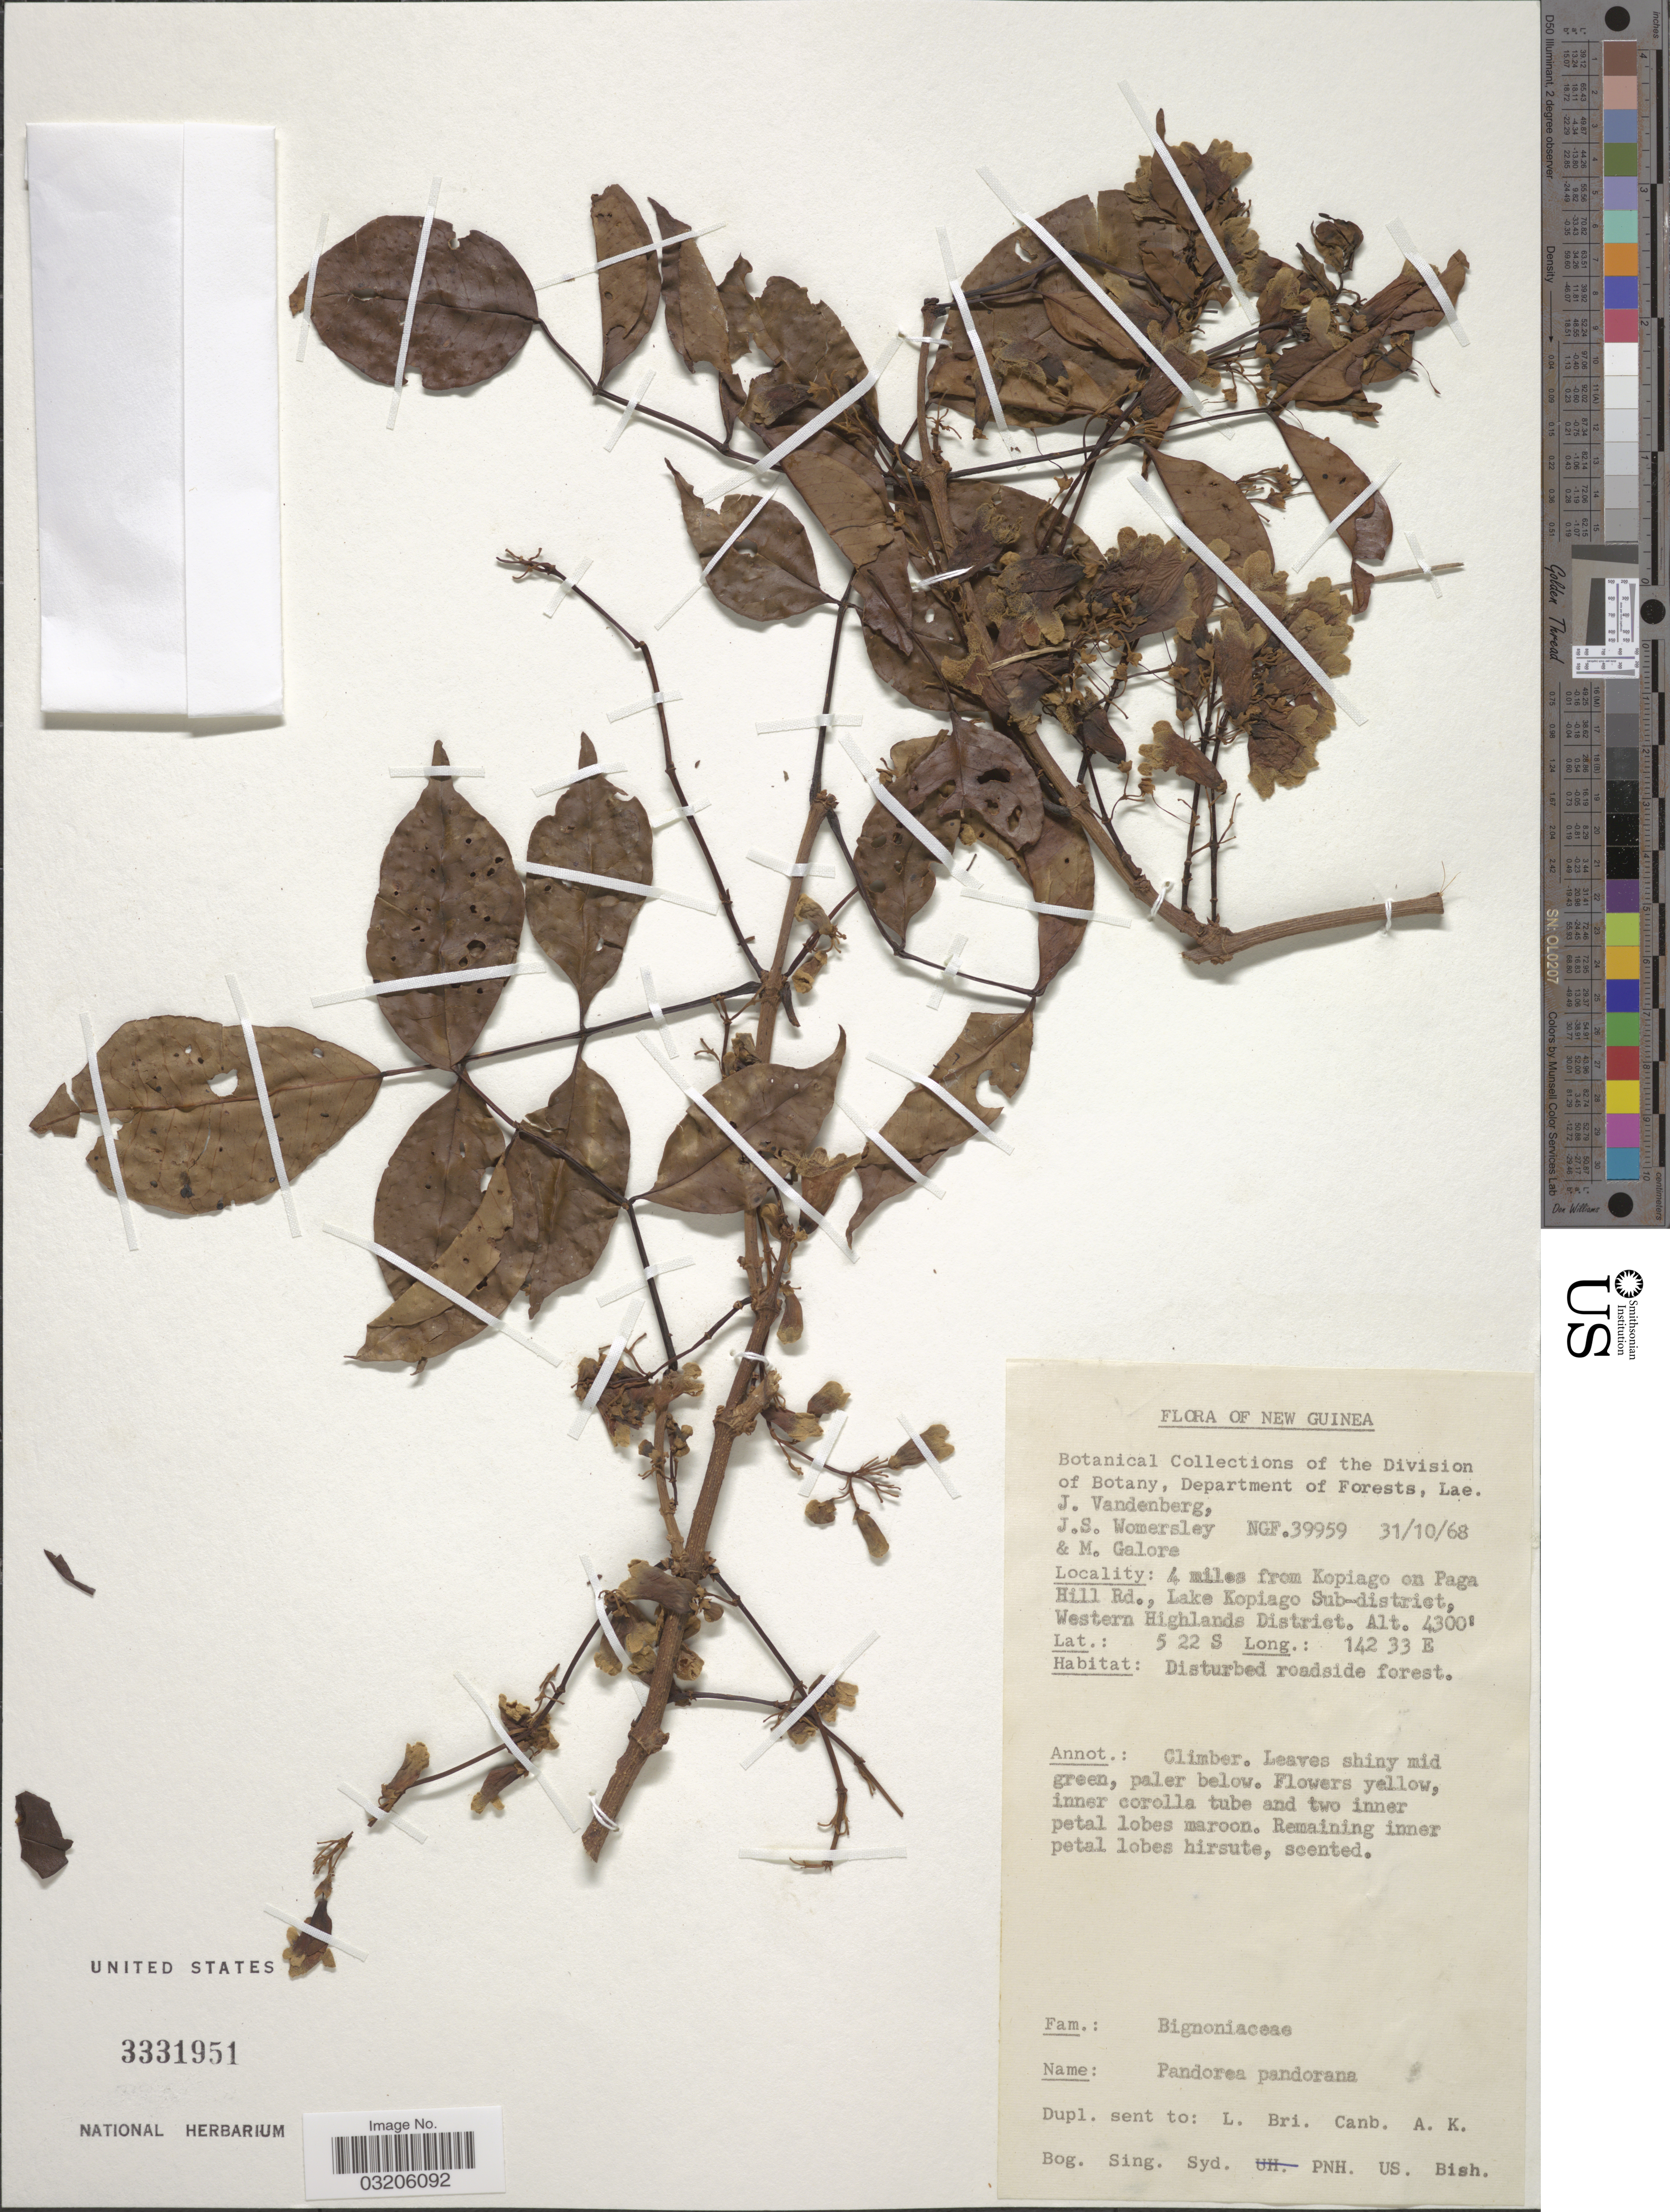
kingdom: Plantae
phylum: Tracheophyta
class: Magnoliopsida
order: Lamiales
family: Bignoniaceae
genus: Pandorea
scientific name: Pandorea pandorana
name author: (Andrews) Steenis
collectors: J. Vandenberg, J. S. Womersley & M. Galore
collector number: NGF39959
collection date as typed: Transcribed d/m/y: 31/10/68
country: Papua New Guinea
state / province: Western Highlands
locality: New Guinea. 4 miles from Kopiago on Paga Hill Rd., Lake Kopiago Sub-District, Western Higlands District.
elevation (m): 1311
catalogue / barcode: US 3331951